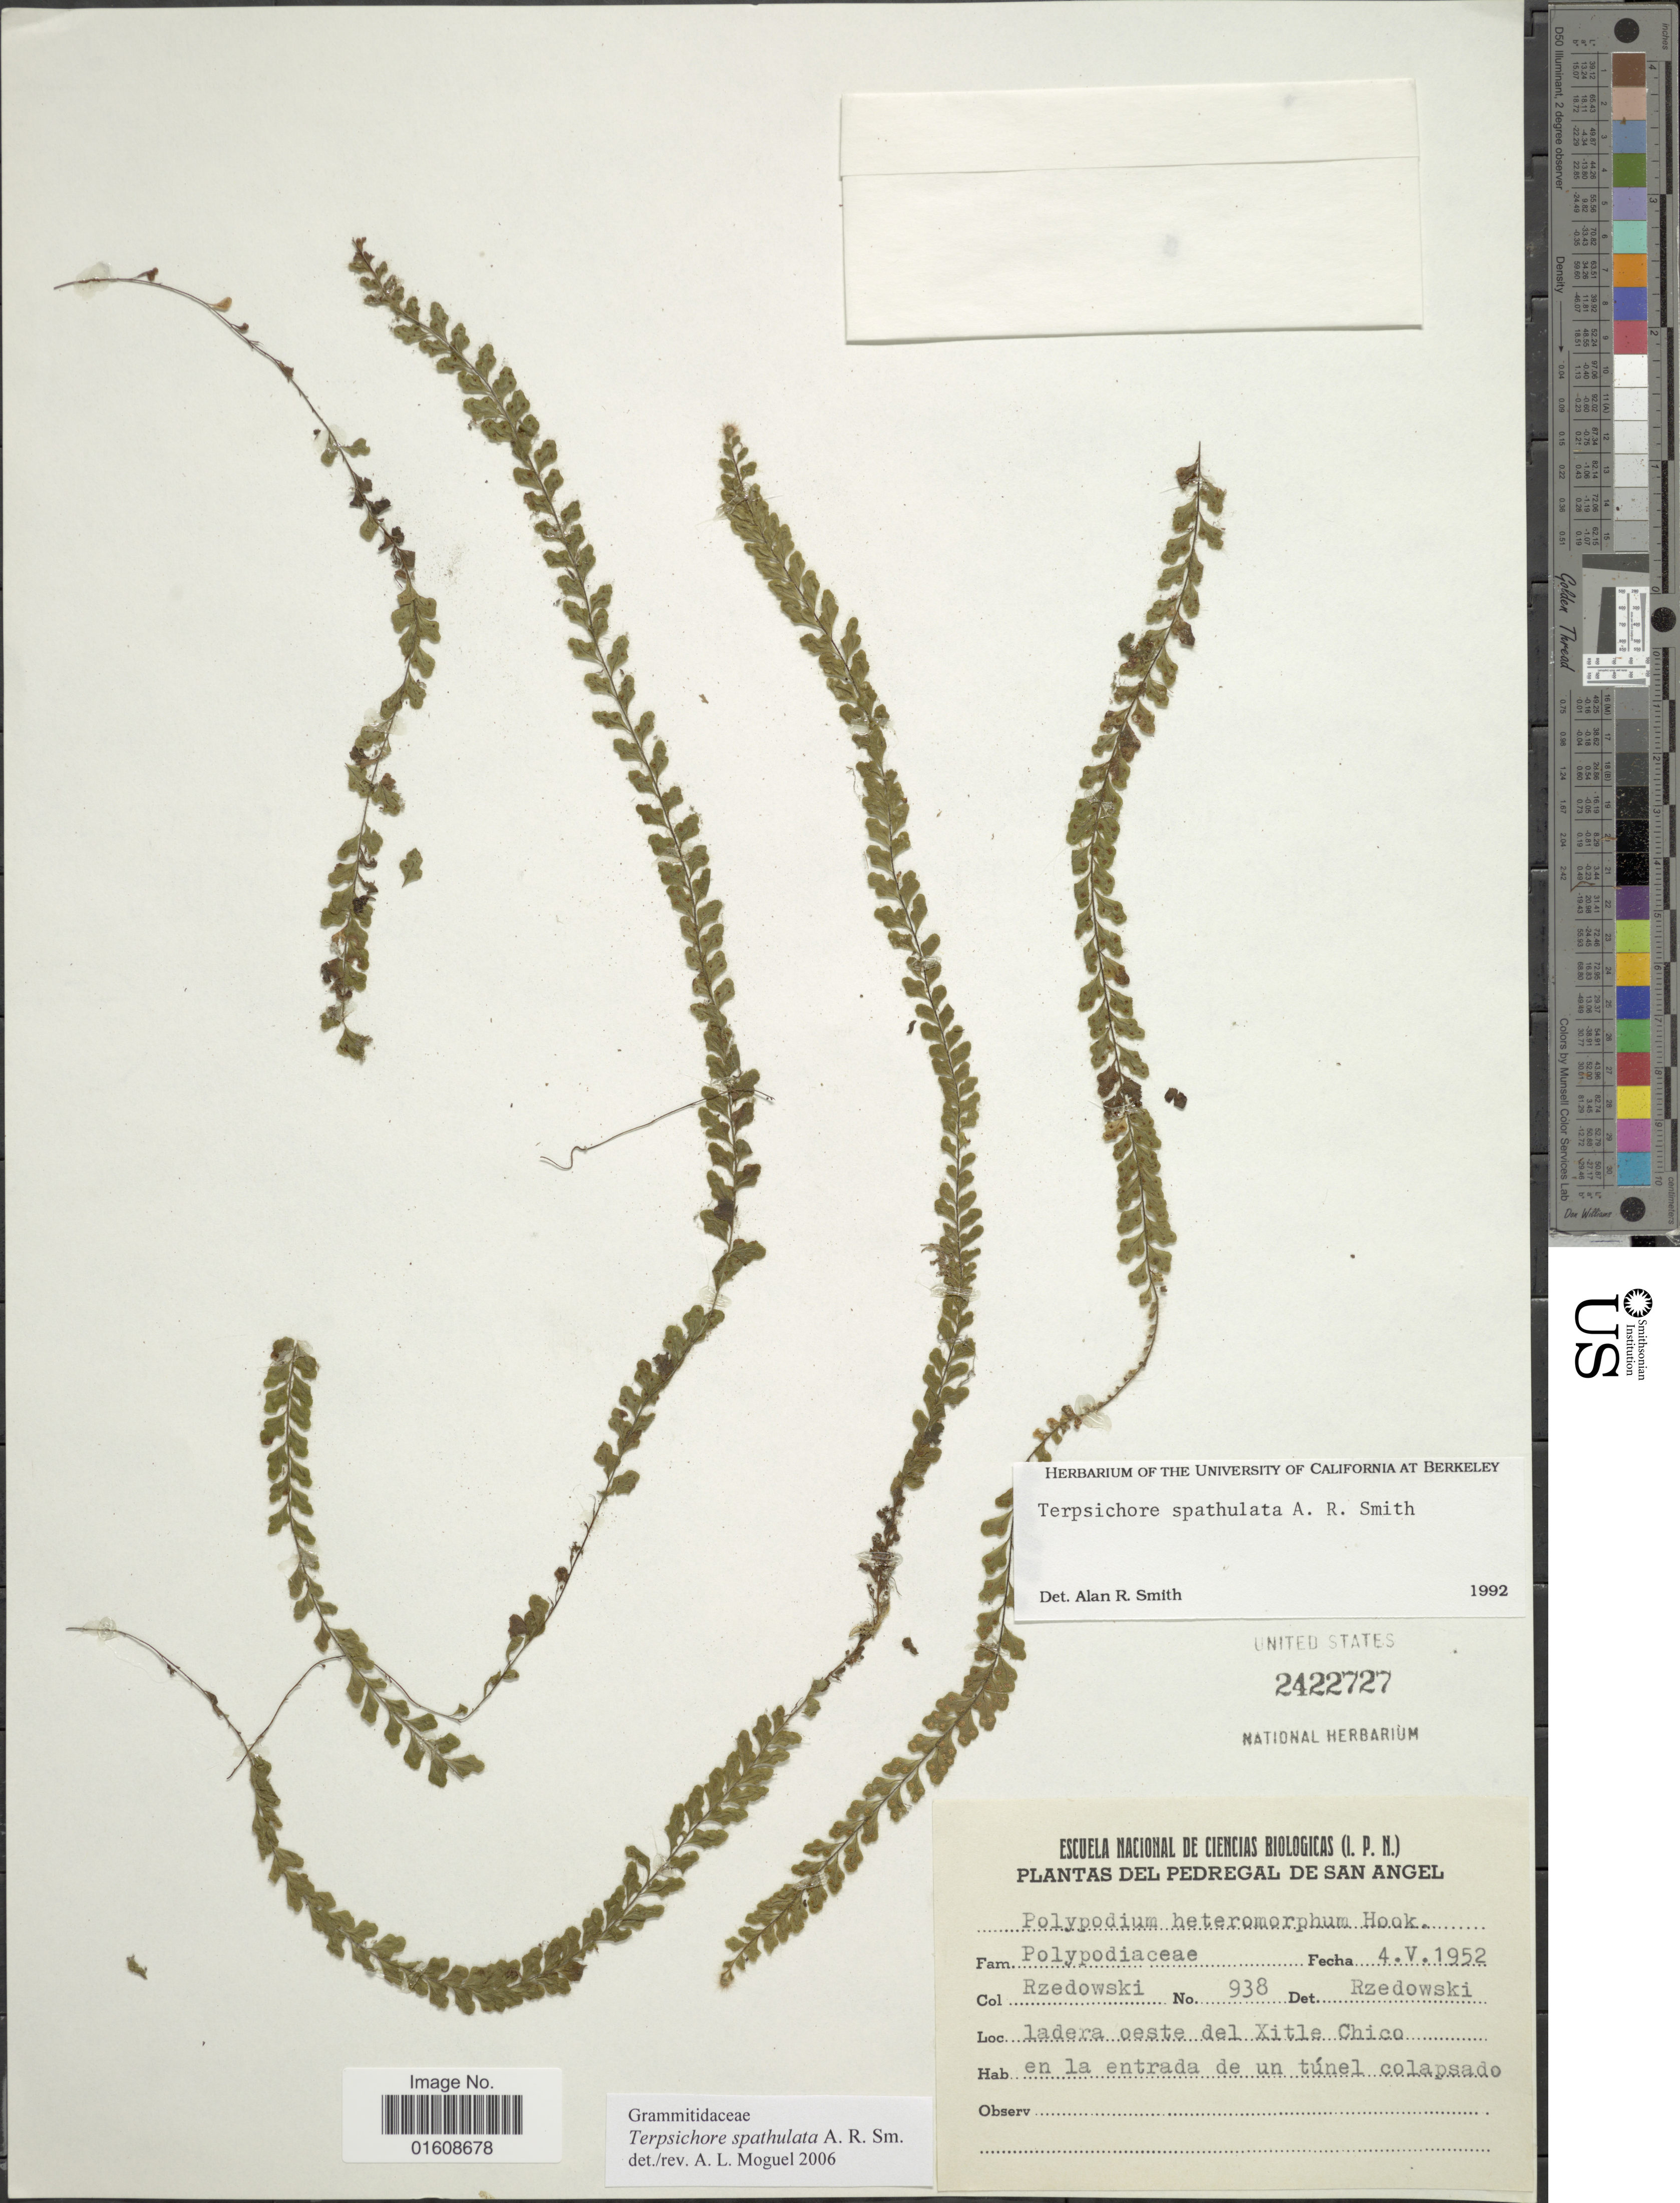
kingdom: Plantae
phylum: Tracheophyta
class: Polypodiopsida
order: Polypodiales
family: Polypodiaceae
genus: Alansmia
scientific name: Alansmia spathulata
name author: (A.R. Sm.) Moguel & M. Kessler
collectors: Rzedowski, --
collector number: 938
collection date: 1952-05-04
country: Mexico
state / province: Distrito Federal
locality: Ladera oeste del Xitle Chico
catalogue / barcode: US 2422727